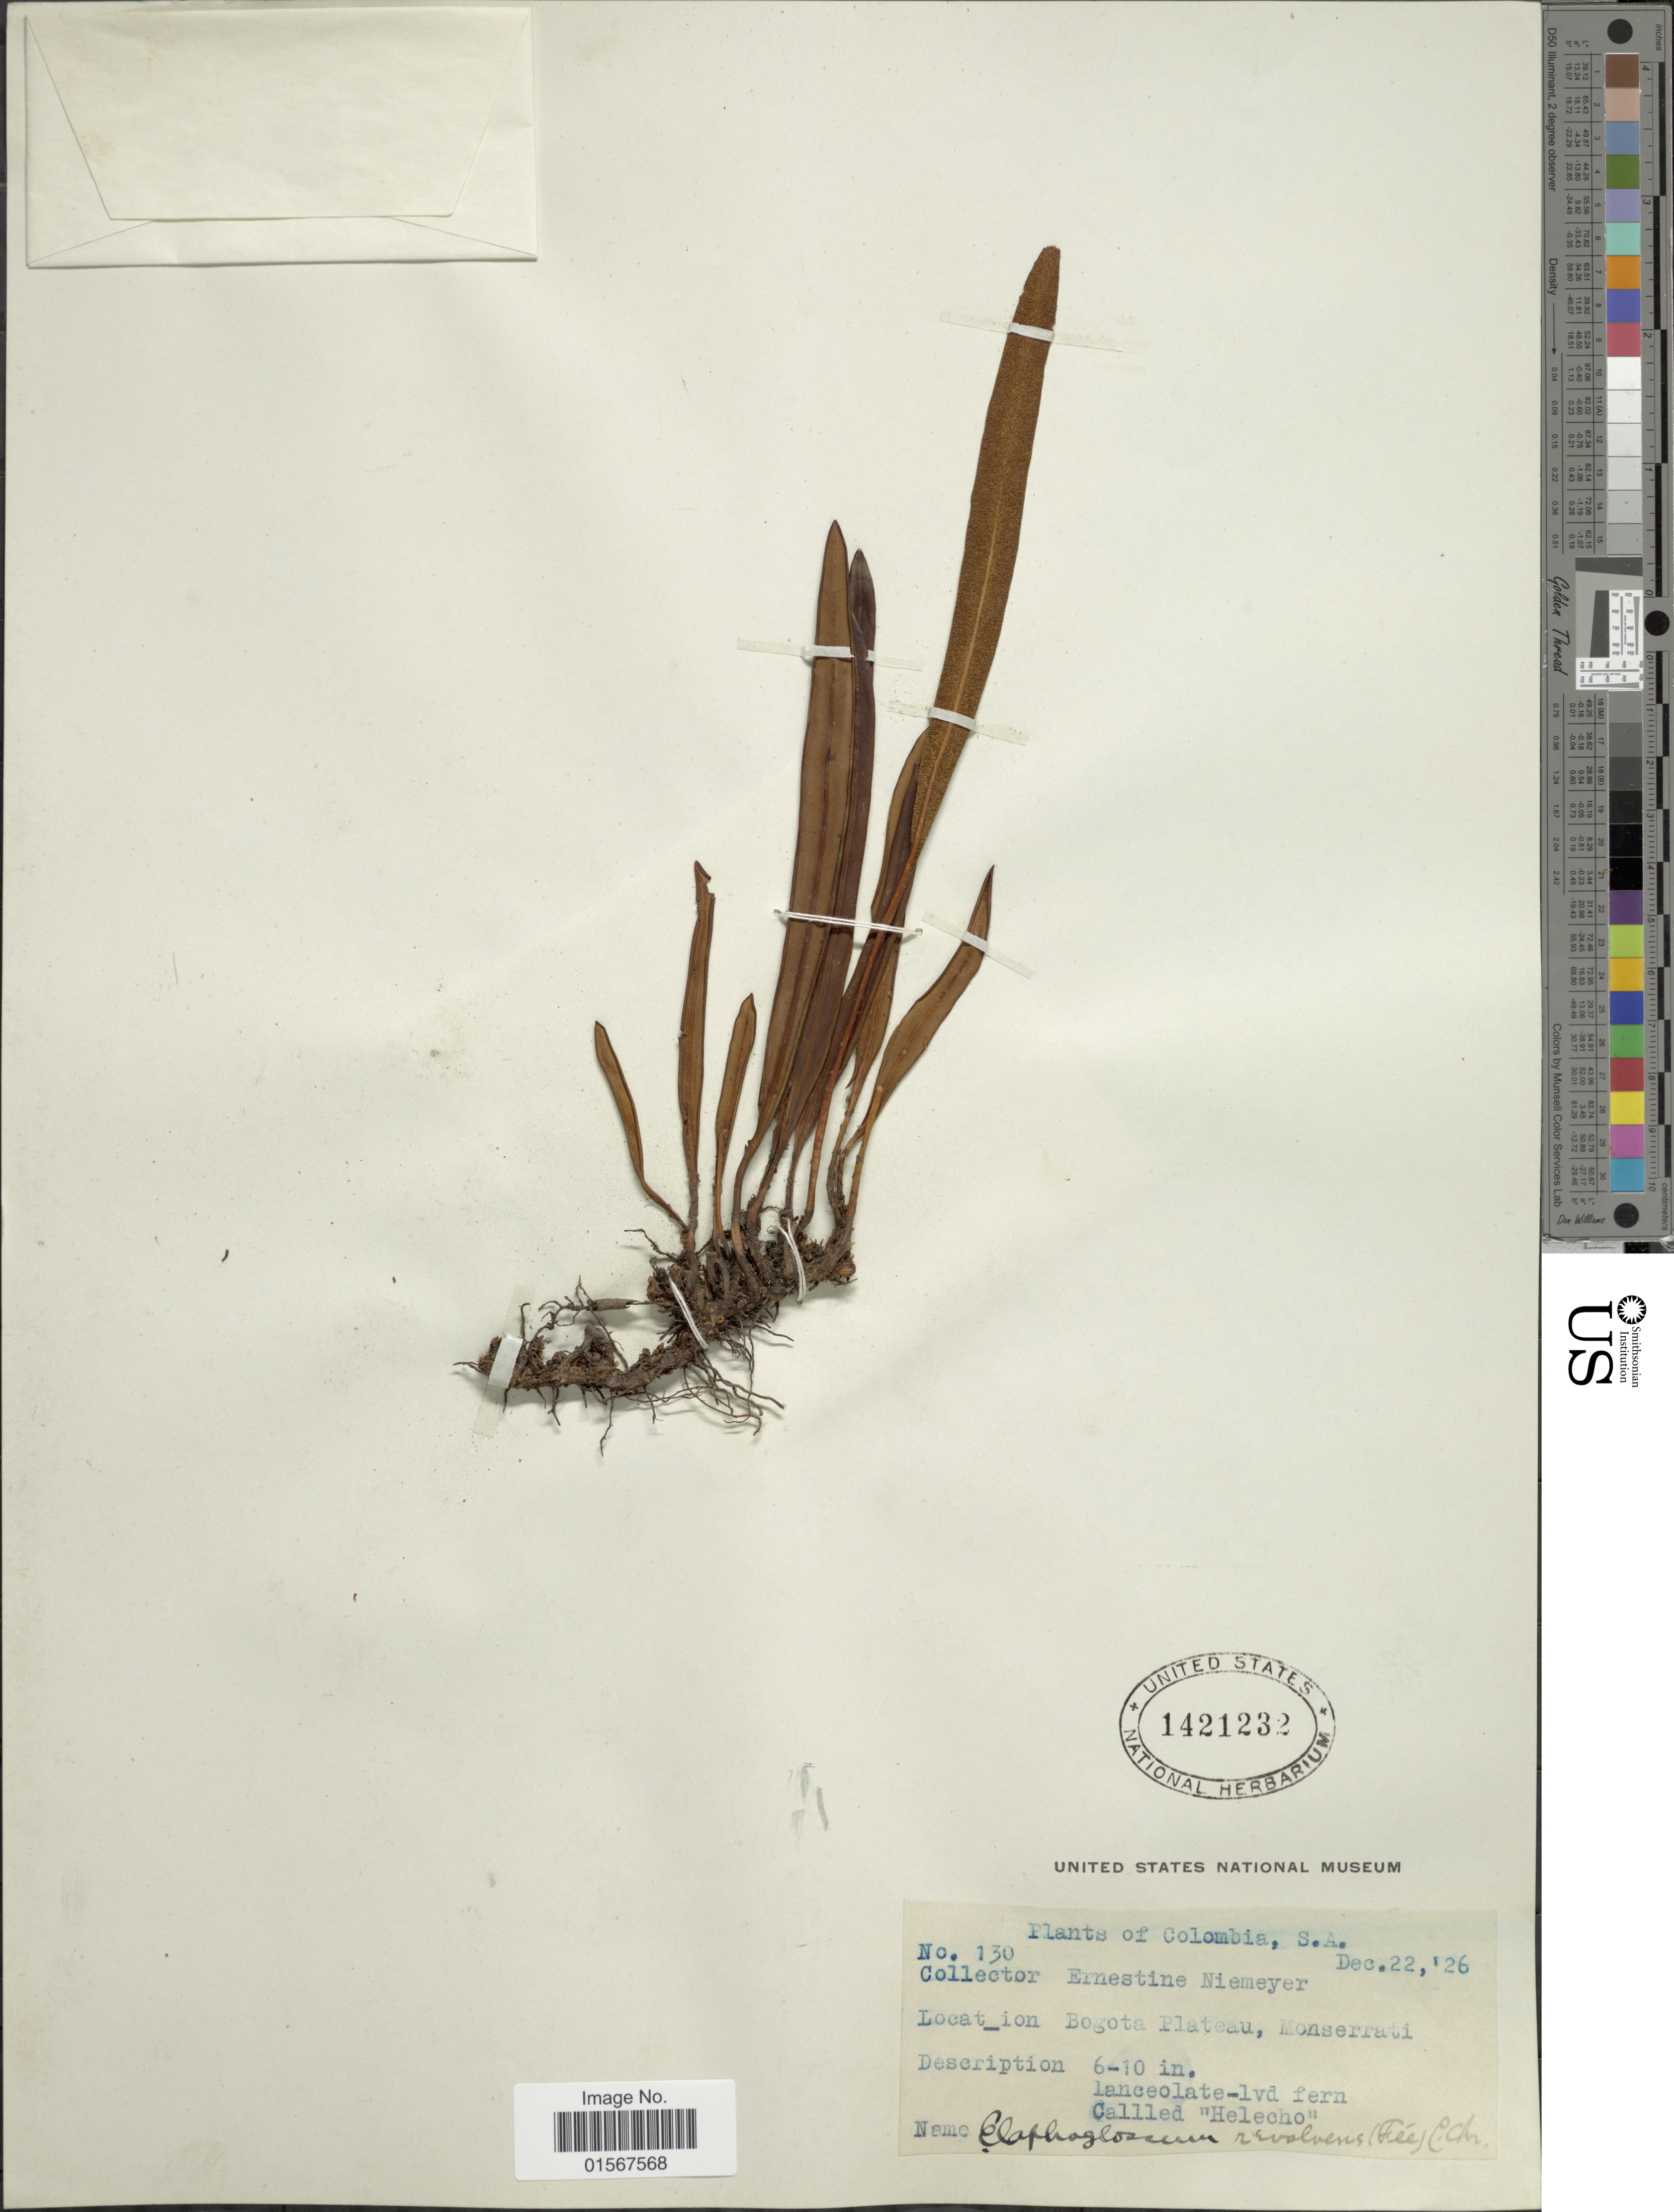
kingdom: Plantae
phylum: Tracheophyta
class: Polypodiopsida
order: Polypodiales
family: Dryopteridaceae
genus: Elaphoglossum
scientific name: Elaphoglossum revolvens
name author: (Fée) C. Chr.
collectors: E. H. Niemeyer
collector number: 130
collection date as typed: Transcribed d/m/y: 22/12/26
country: Colombia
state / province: Bogota D.C.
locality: Colombia, S. A., Bogota Plateau, Monserrati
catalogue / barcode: US 1421232